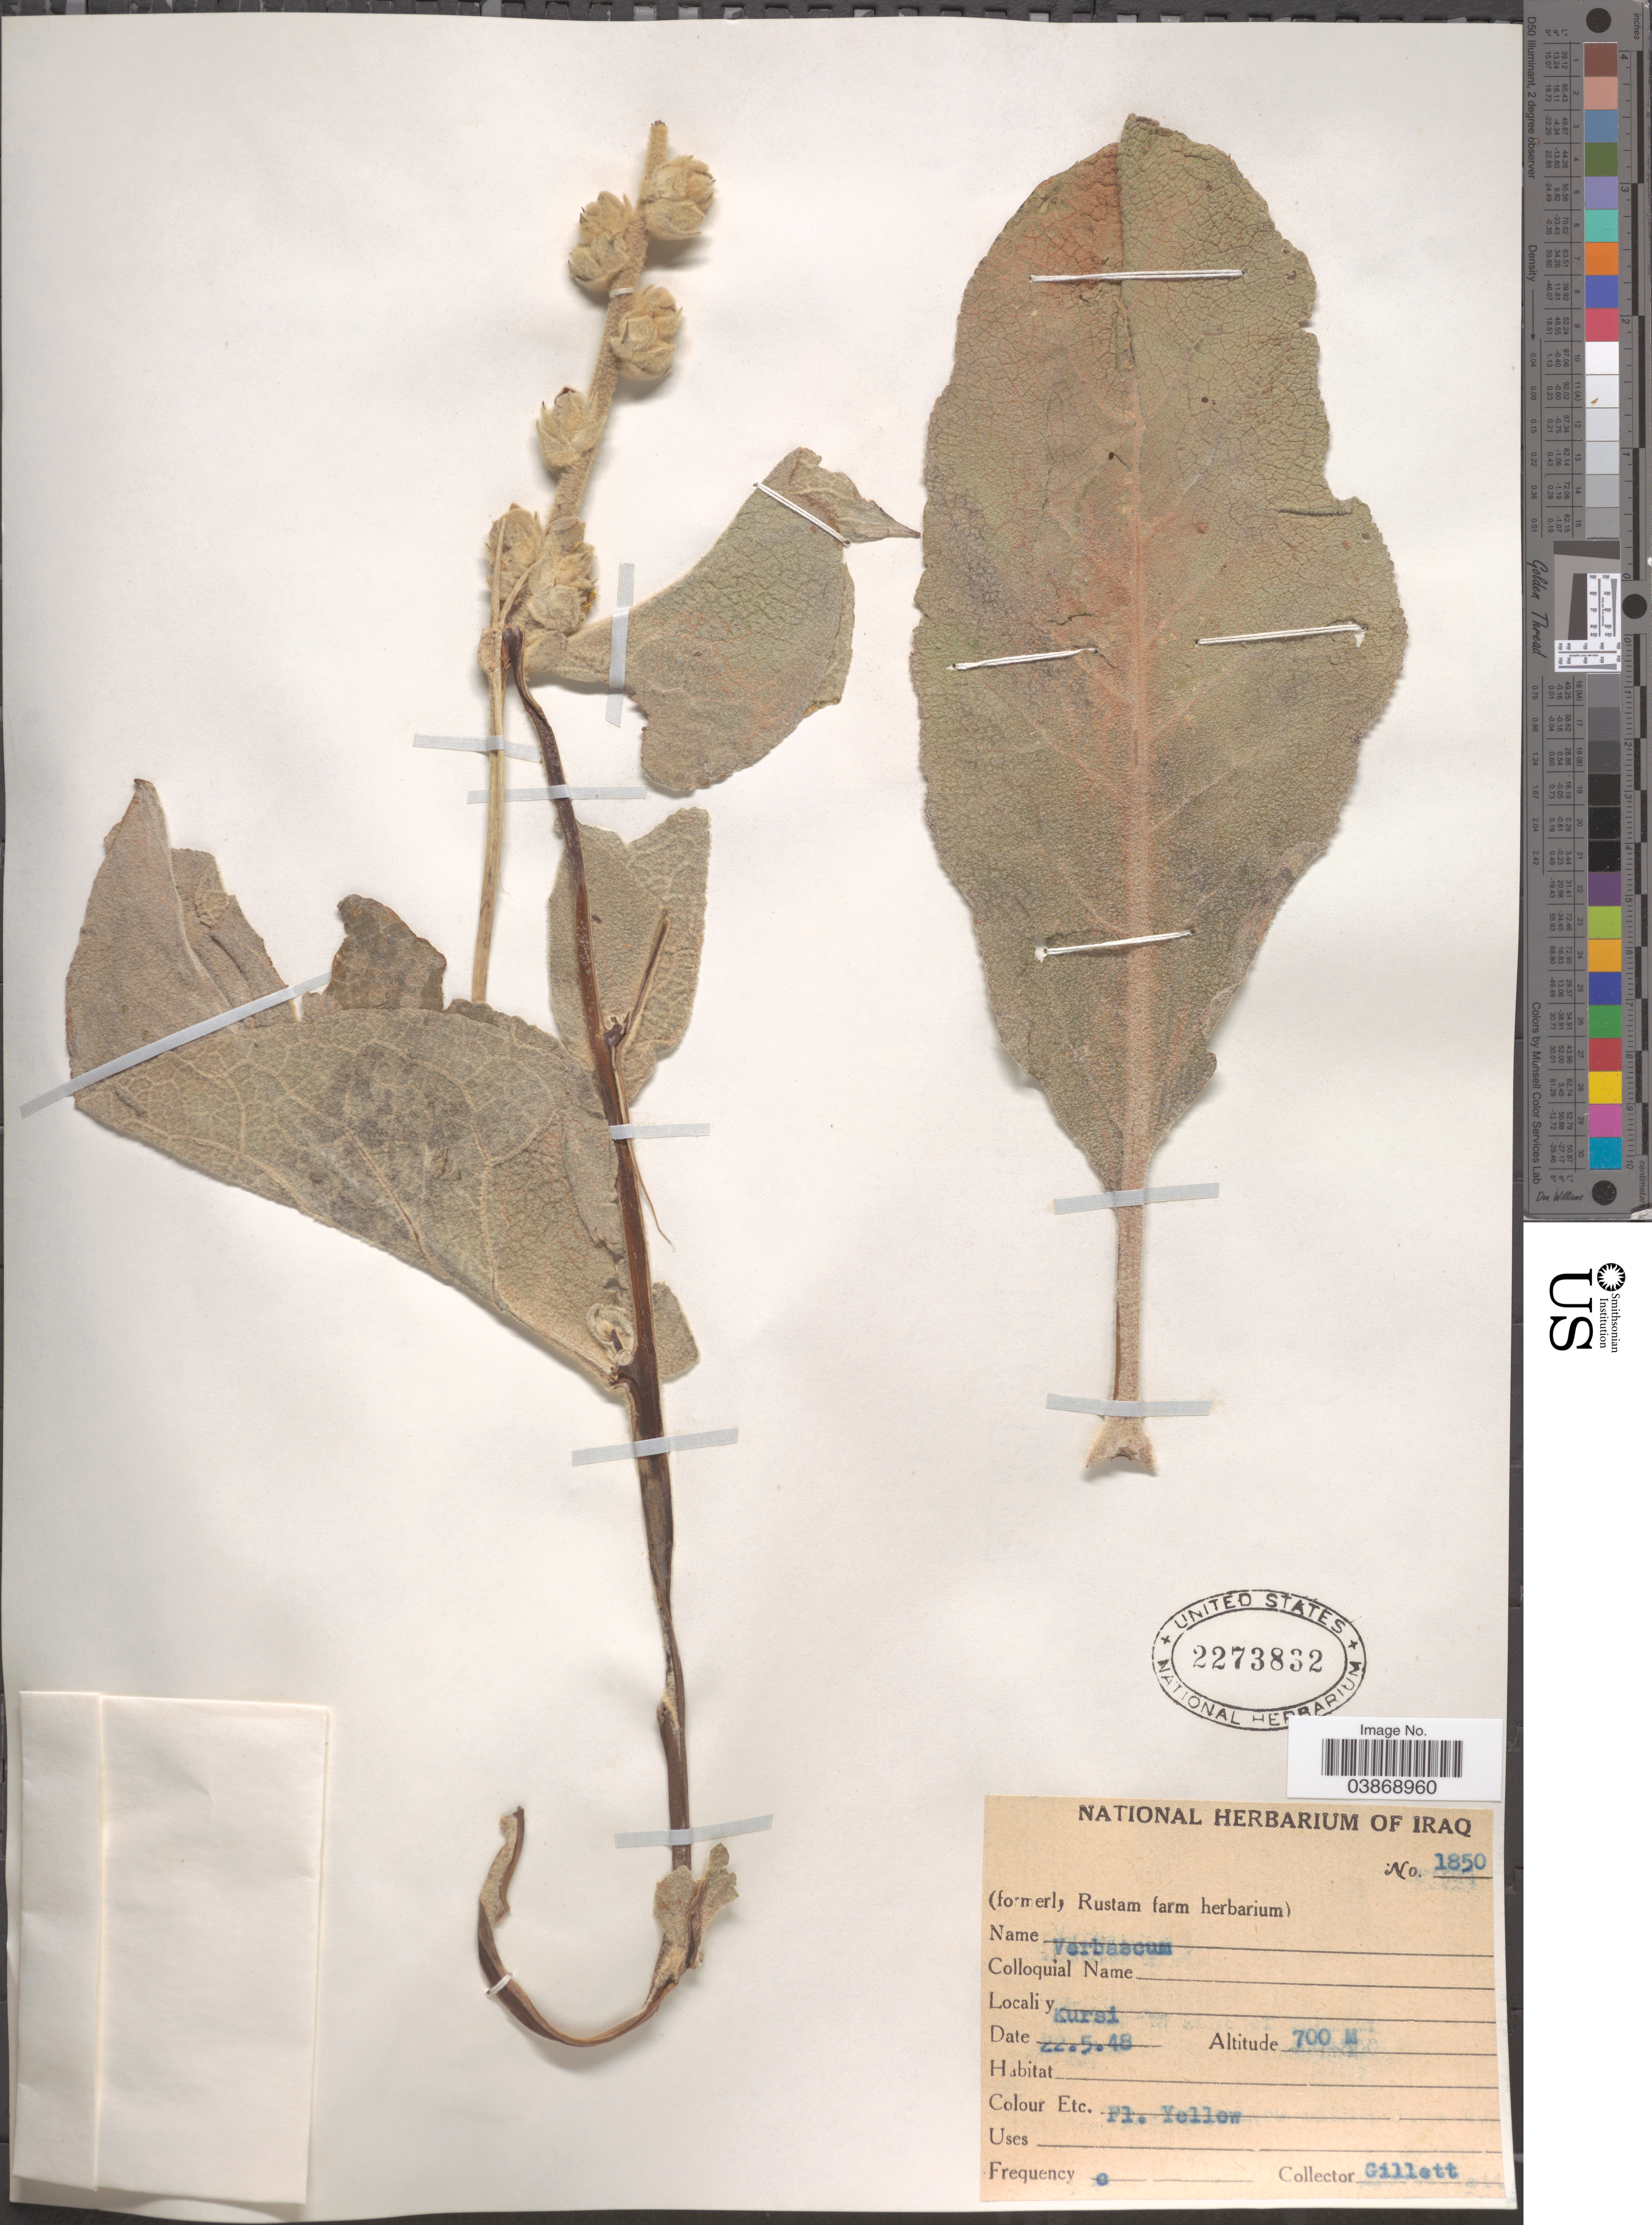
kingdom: Plantae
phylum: Tracheophyta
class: Magnoliopsida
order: Lamiales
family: Scrophulariaceae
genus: Verbascum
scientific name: Verbascum sp.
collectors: Gillett, --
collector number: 1850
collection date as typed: Transcribed d/m/y: 22/5/48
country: Iraq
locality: Kursi.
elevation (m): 700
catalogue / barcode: US 2273832